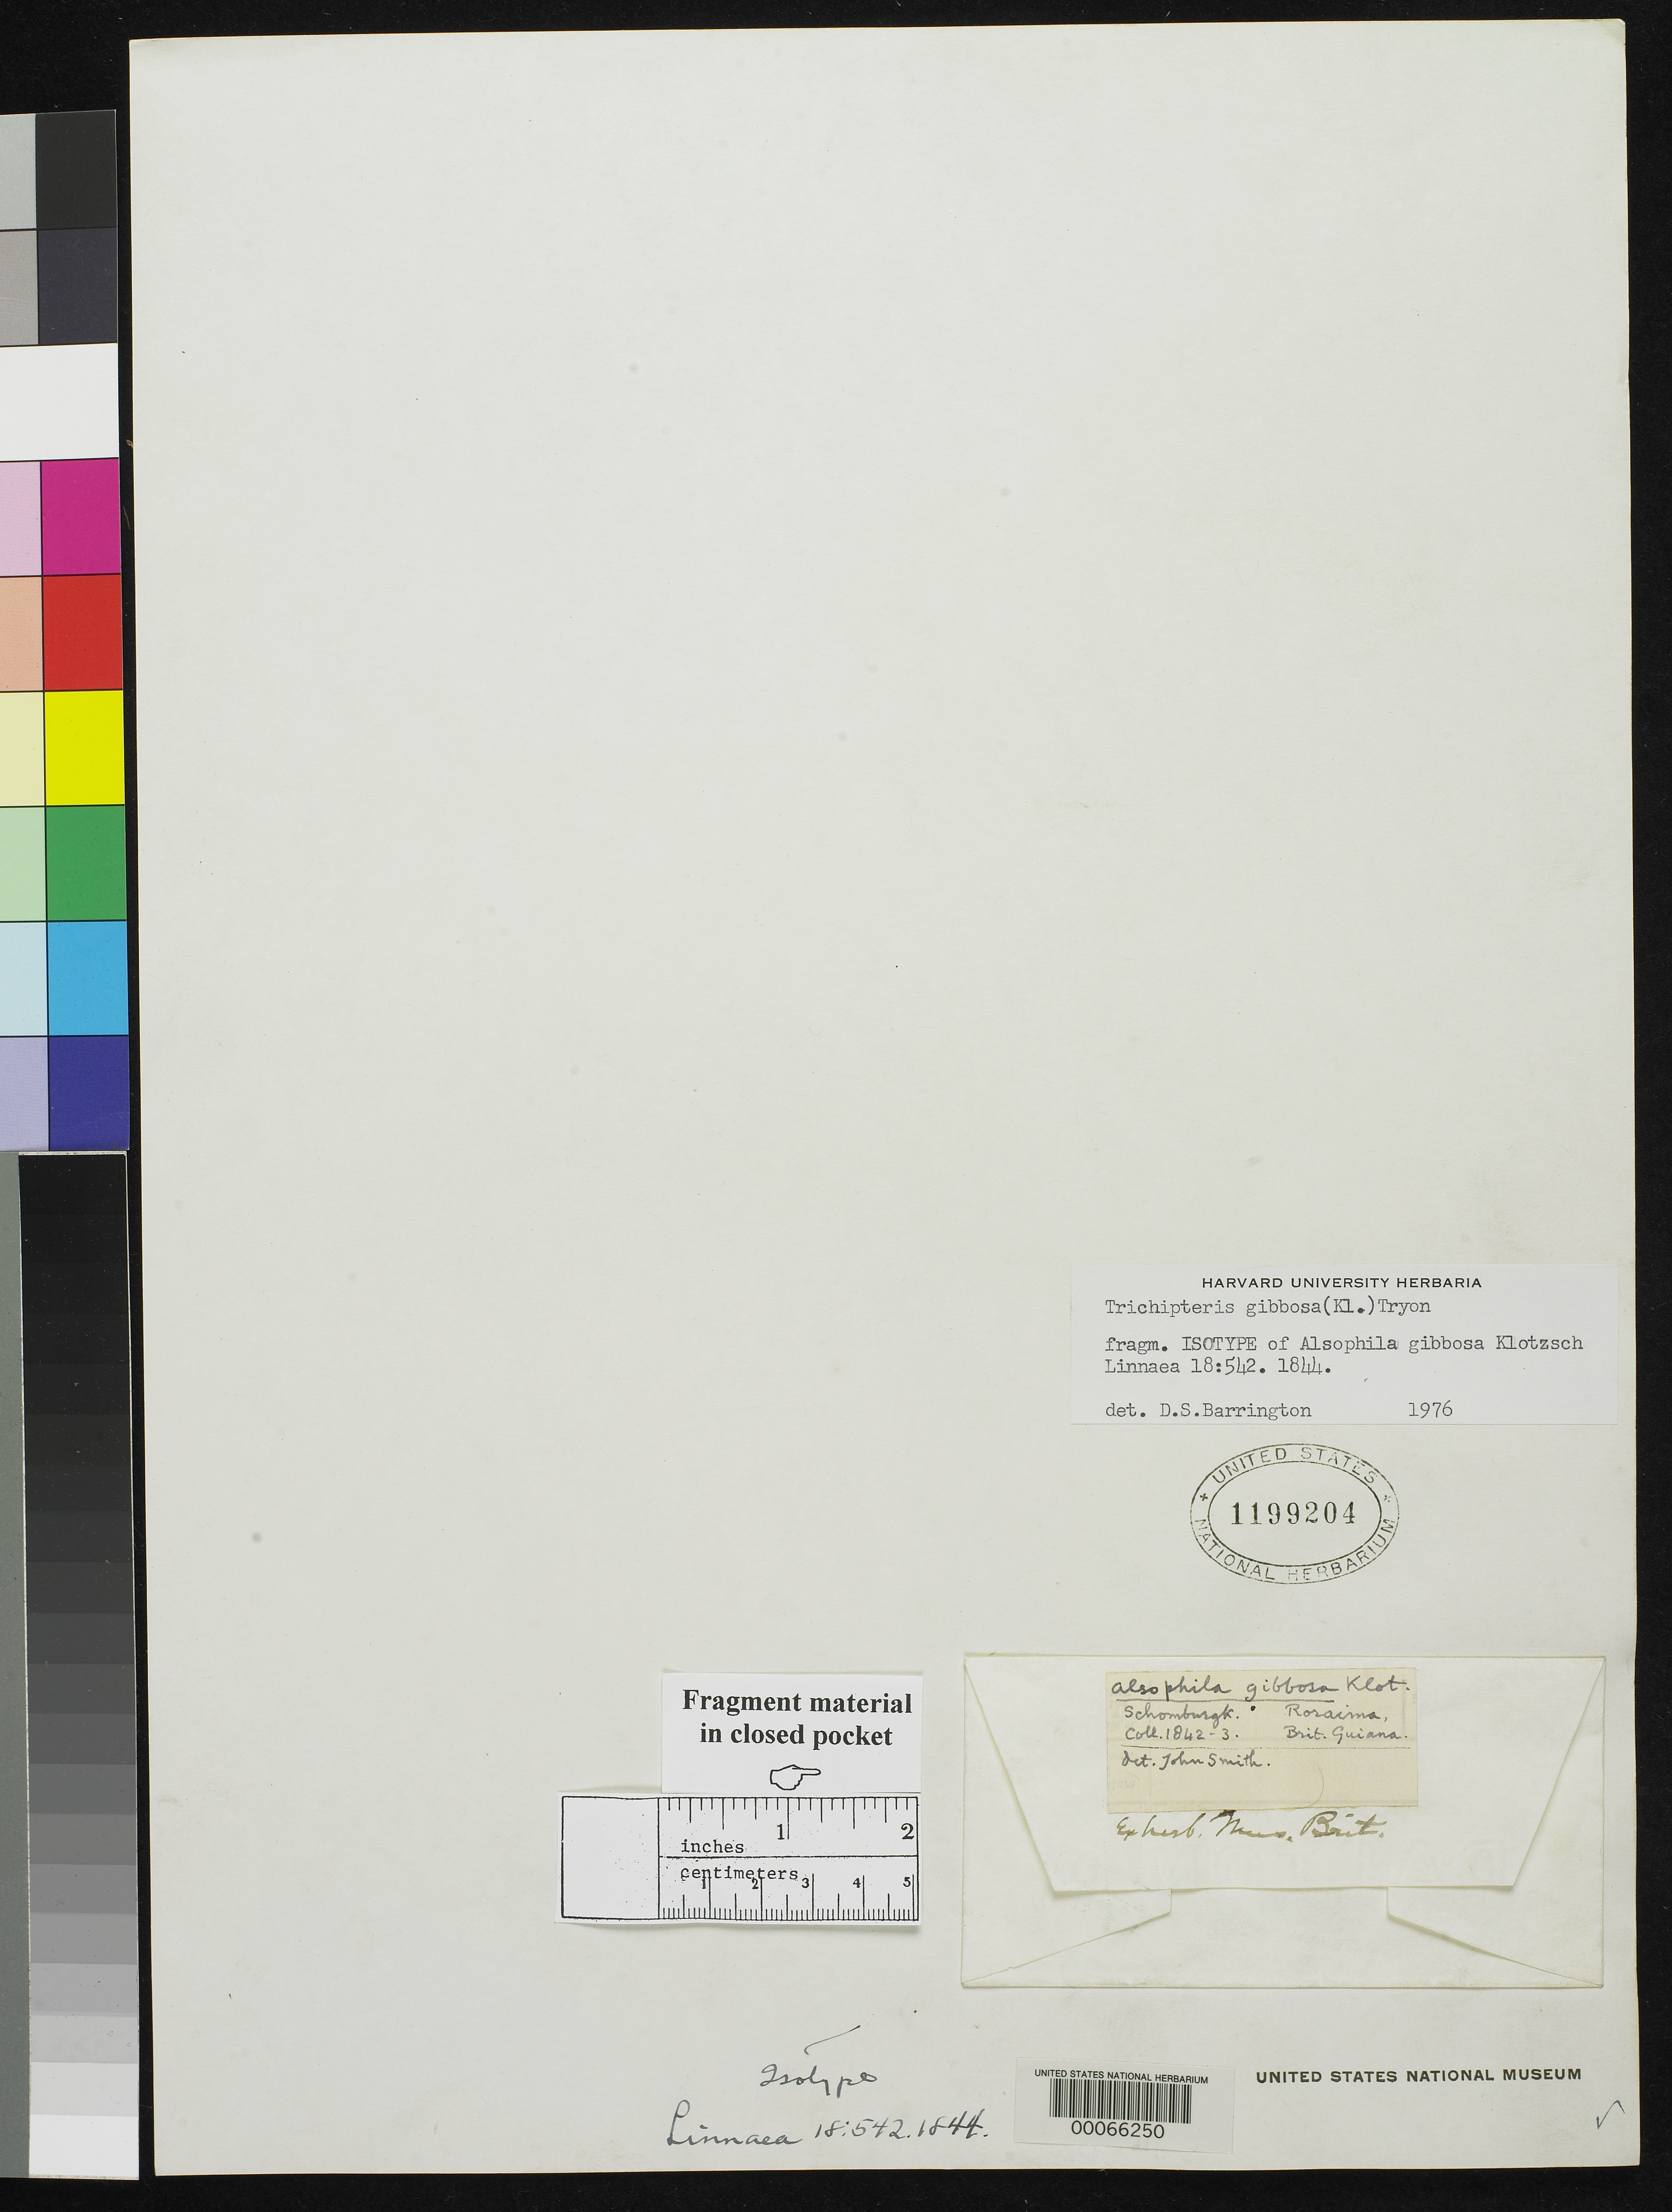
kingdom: Plantae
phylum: Tracheophyta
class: Polypodiopsida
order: Cyatheales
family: Cyatheaceae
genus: Alsophila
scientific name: Alsophila gibbosa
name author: Klotzsch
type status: Type Collection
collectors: R. H. Schomburgk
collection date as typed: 1842 to -- --- 1843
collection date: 1842/1843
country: Guyana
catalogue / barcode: US 1199204